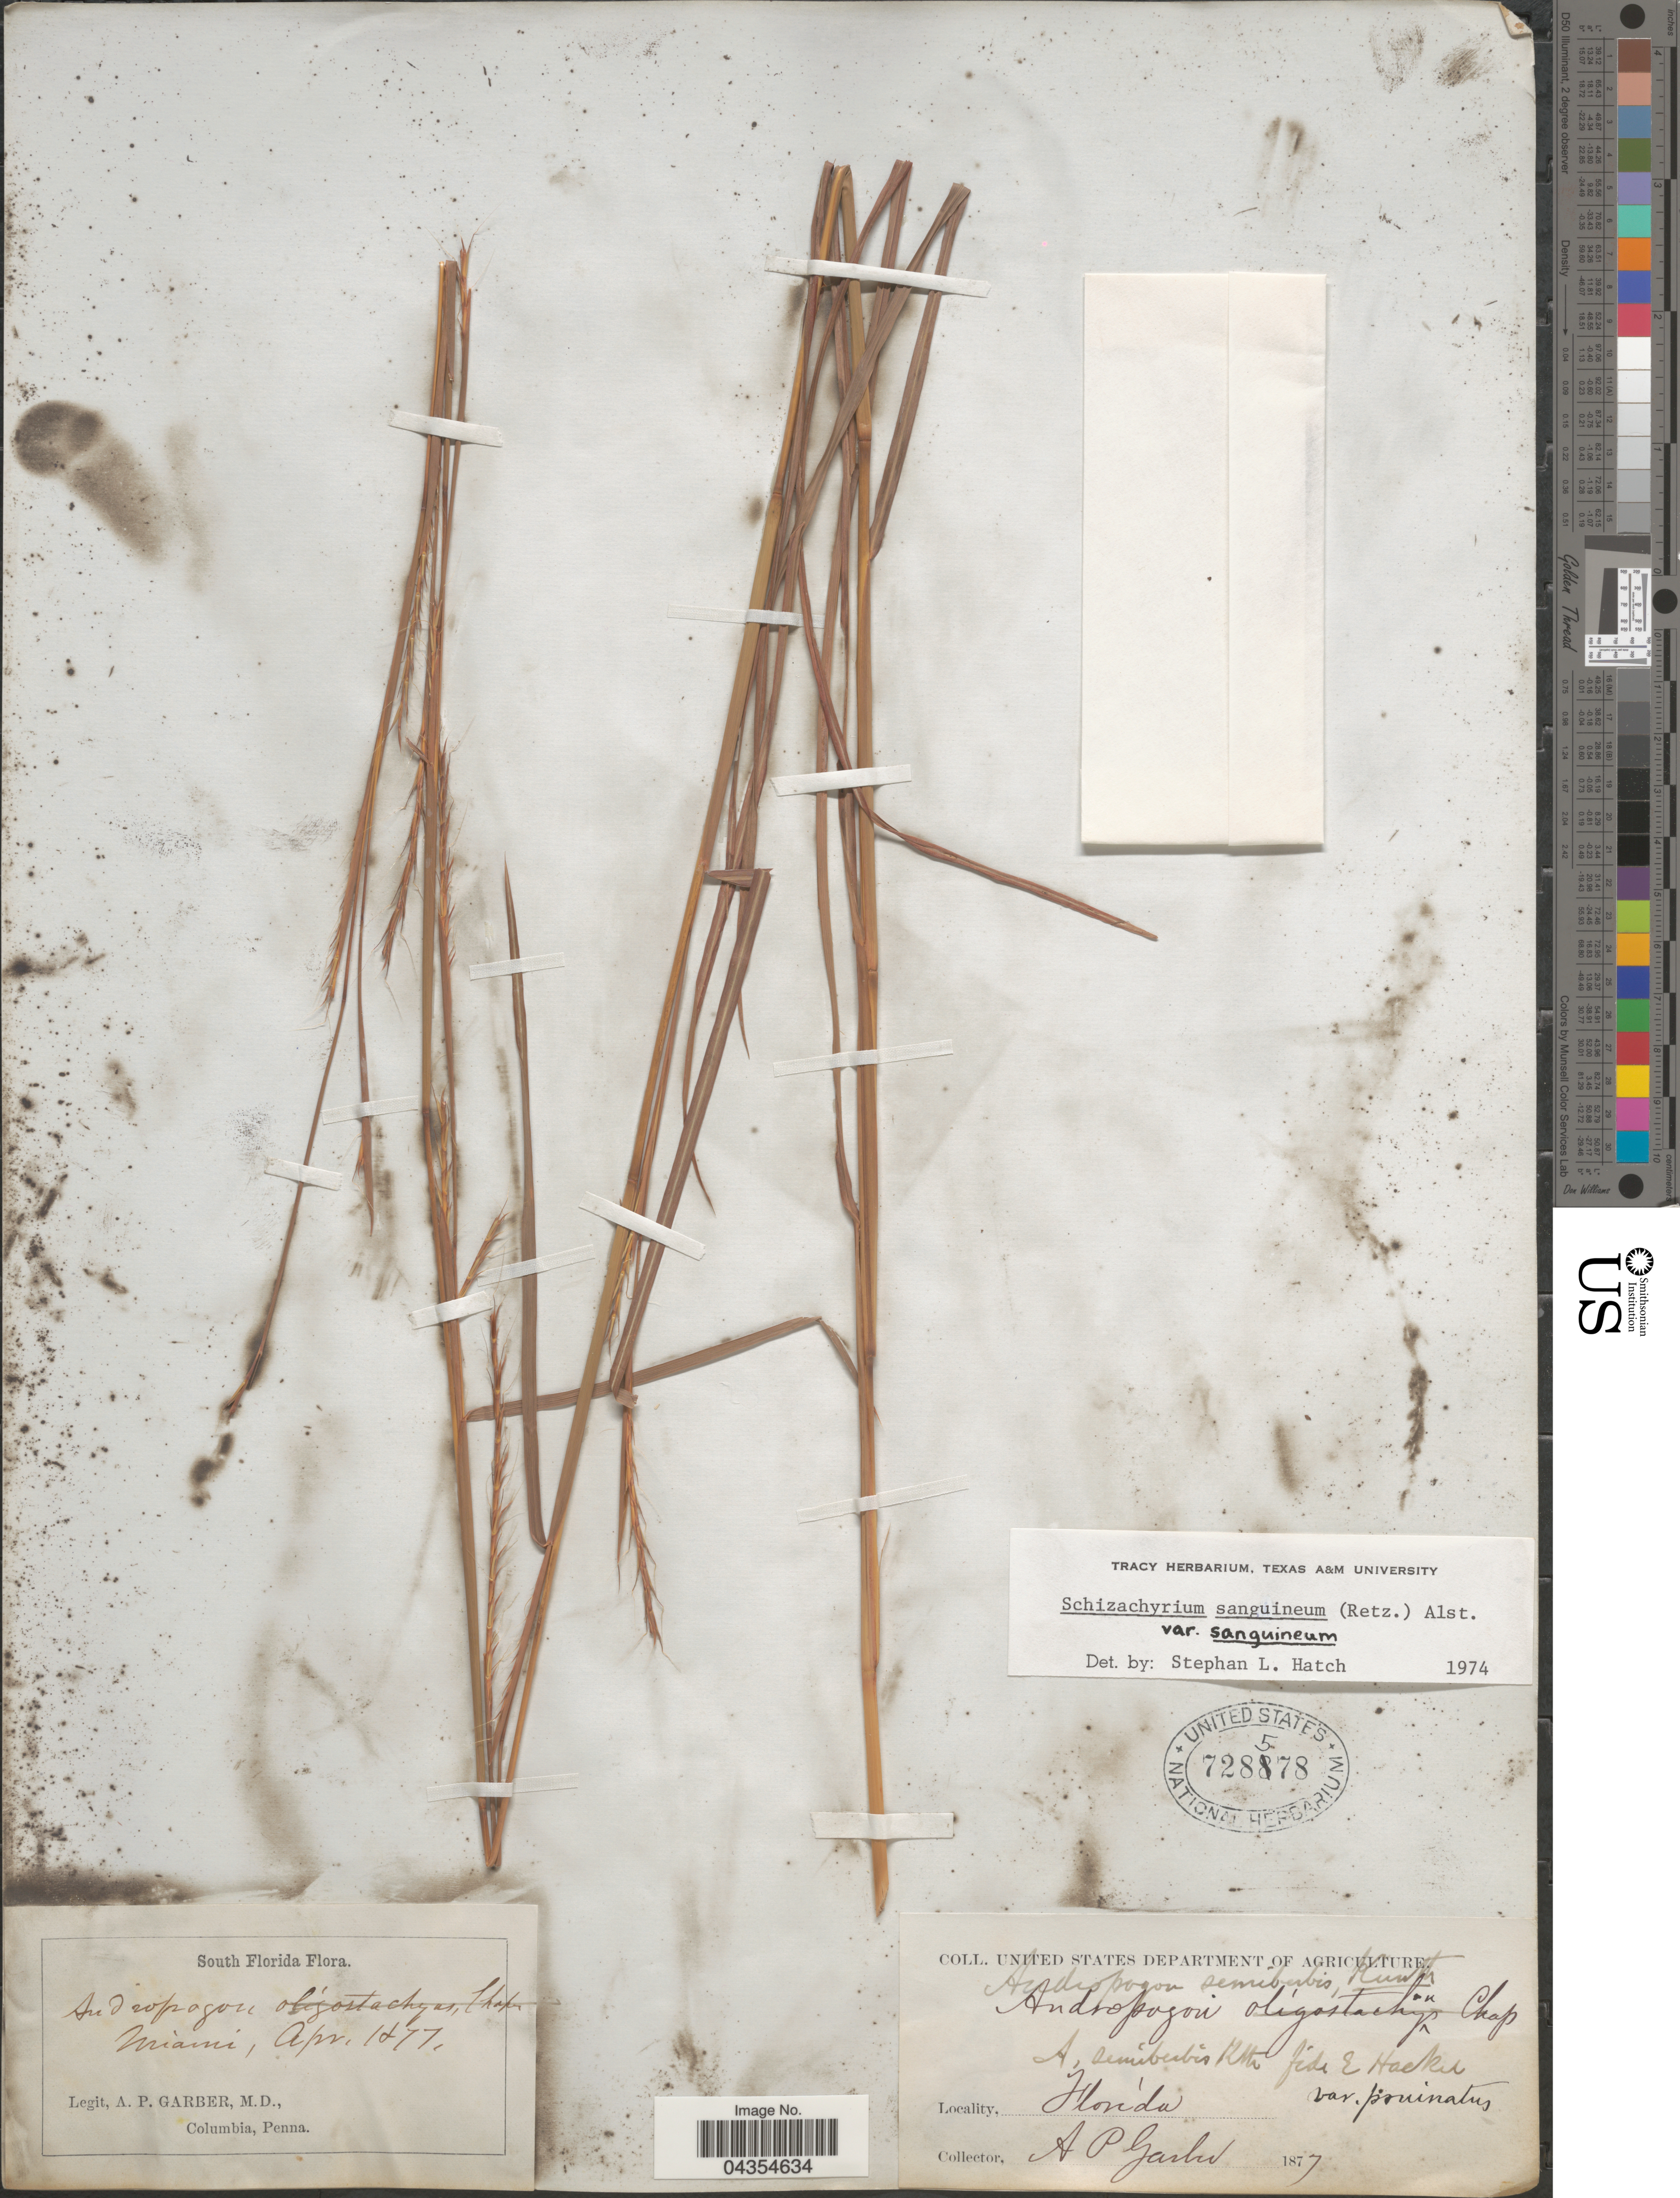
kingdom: Plantae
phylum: Tracheophyta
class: Liliopsida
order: Poales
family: Poaceae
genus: Schizachyrium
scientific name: Schizachyrium sanguineum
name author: (Retz.) Alston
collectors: A. P. Garber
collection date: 1877-04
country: United States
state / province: Florida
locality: South Florida. Miami.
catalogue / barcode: US 728578